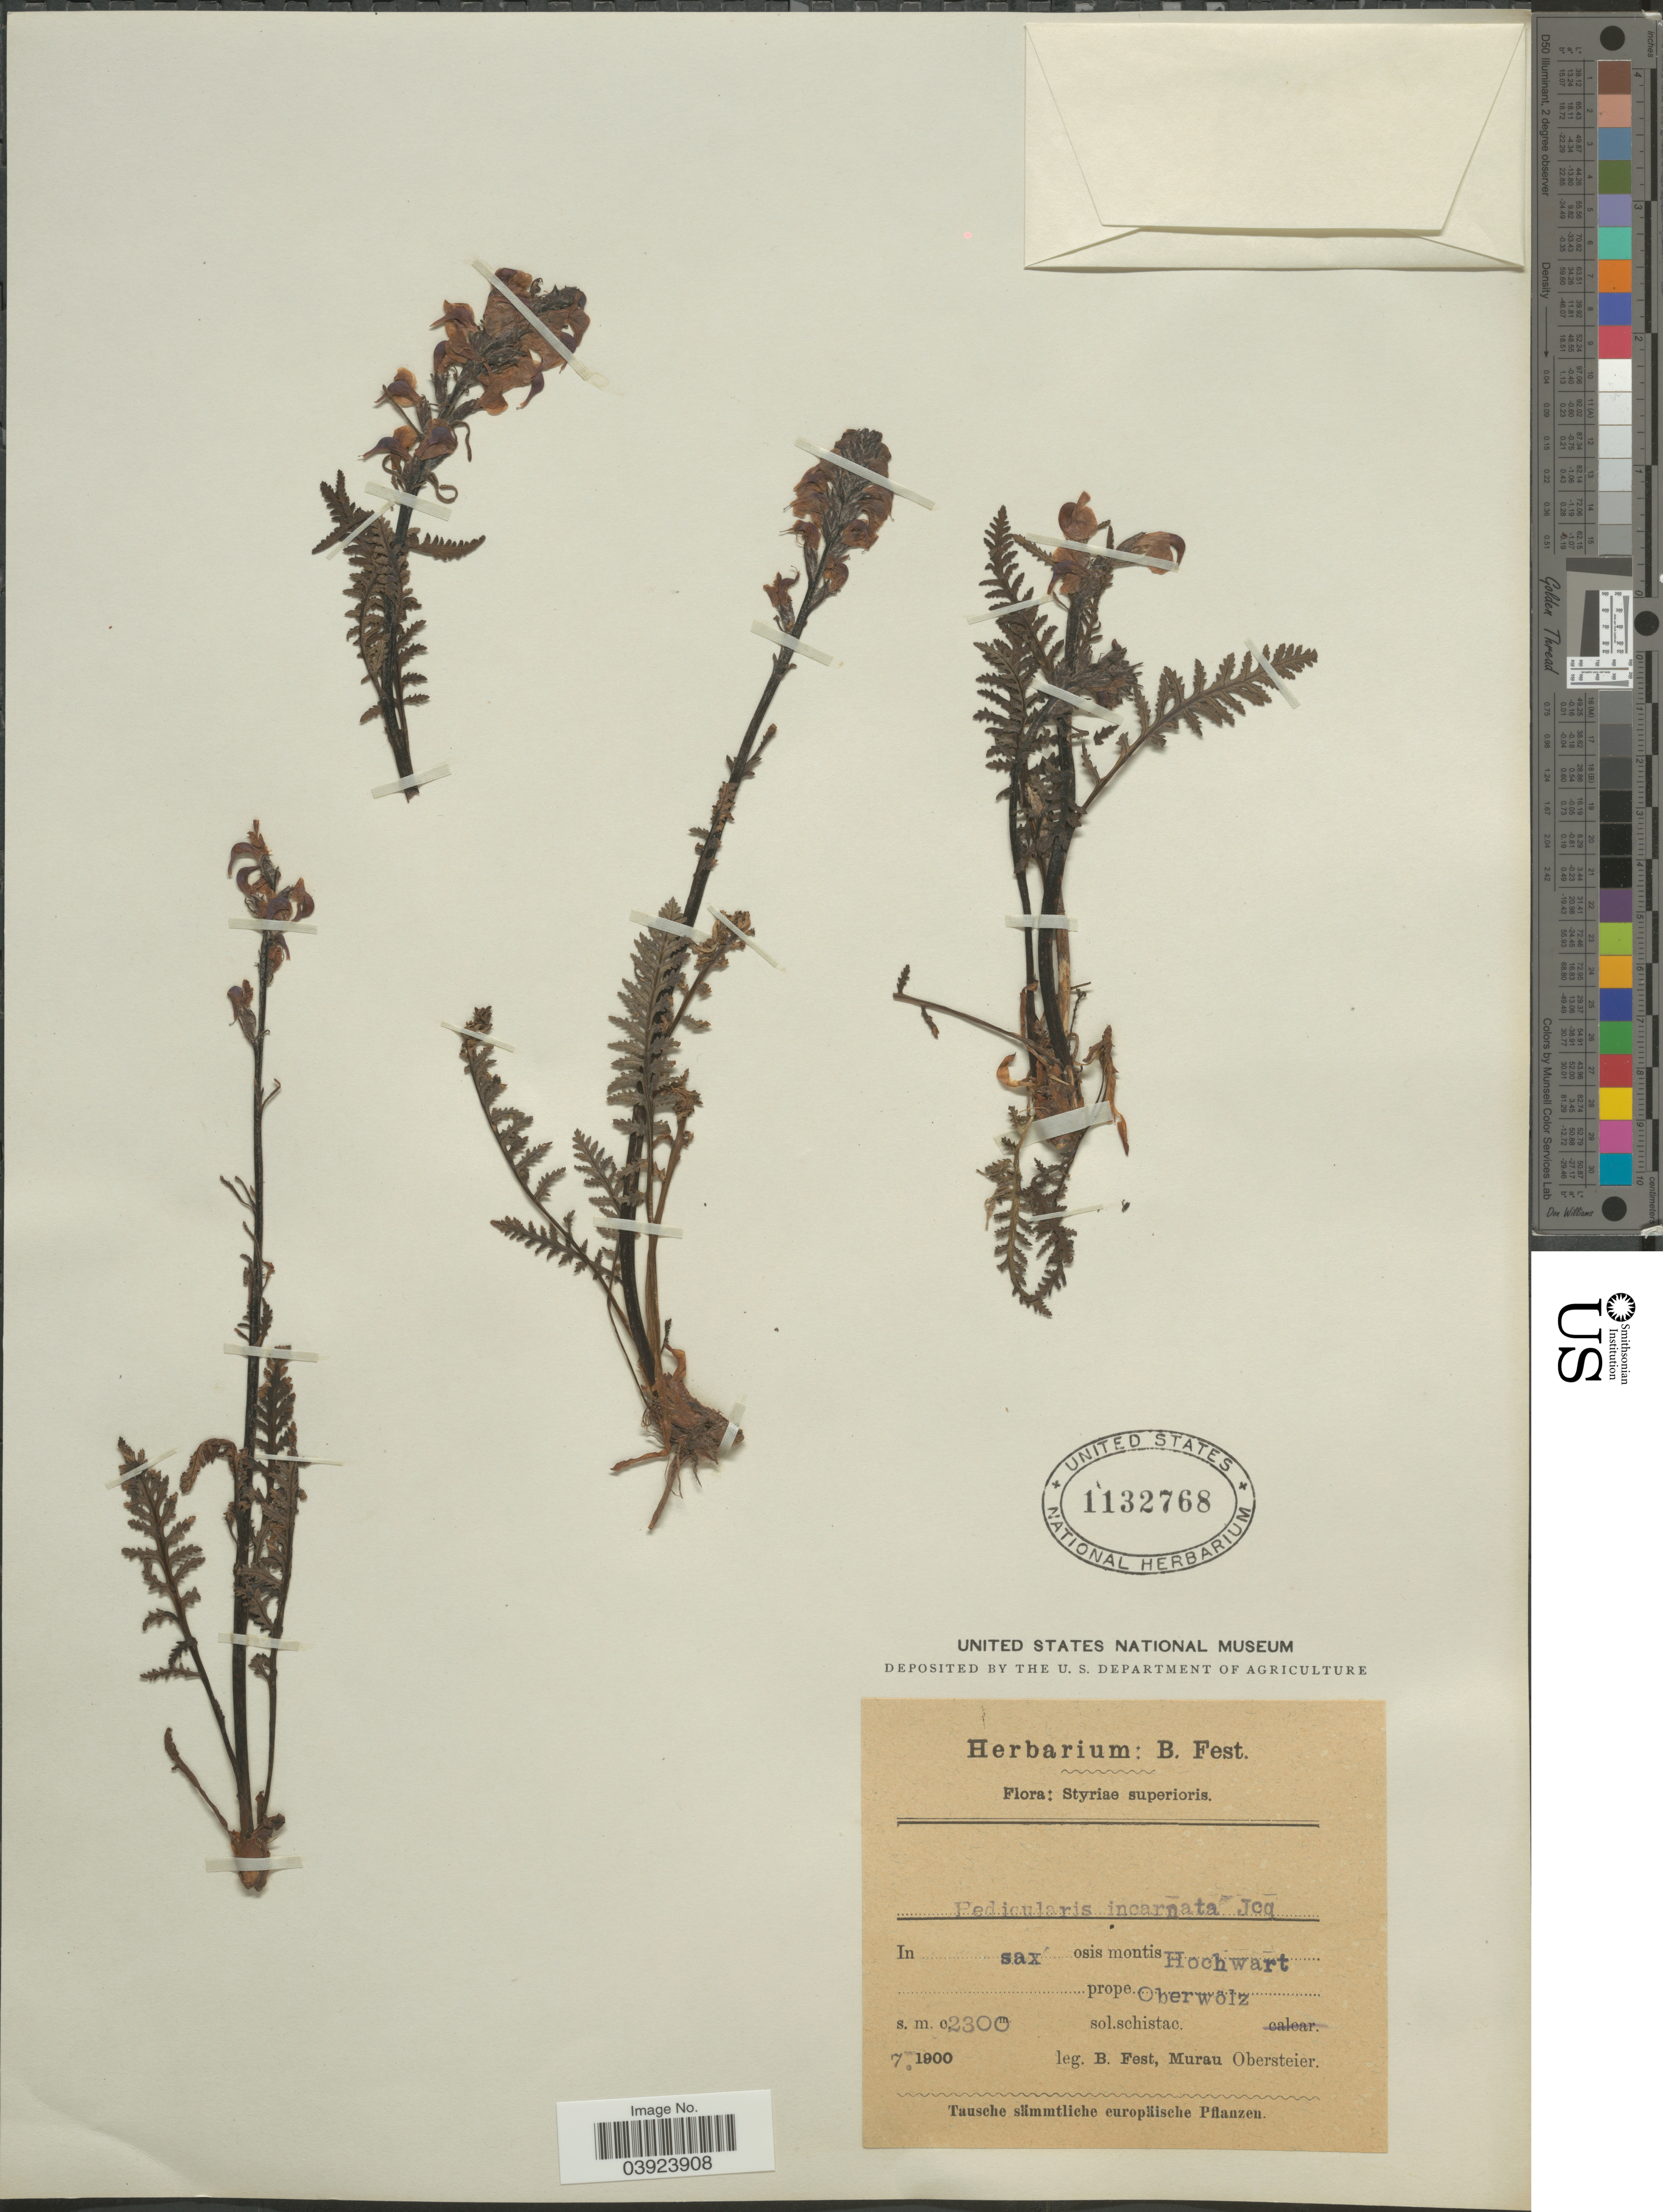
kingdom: Plantae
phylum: Tracheophyta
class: Magnoliopsida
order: Lamiales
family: Orobanchaceae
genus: Pedicularis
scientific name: Pedicularis incarnata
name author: L.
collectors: B. Fest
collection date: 1900-07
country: Austria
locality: Styriae superioris. In saxosis montis Hochwart prope Oberwolz.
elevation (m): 2300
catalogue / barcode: US 1132768